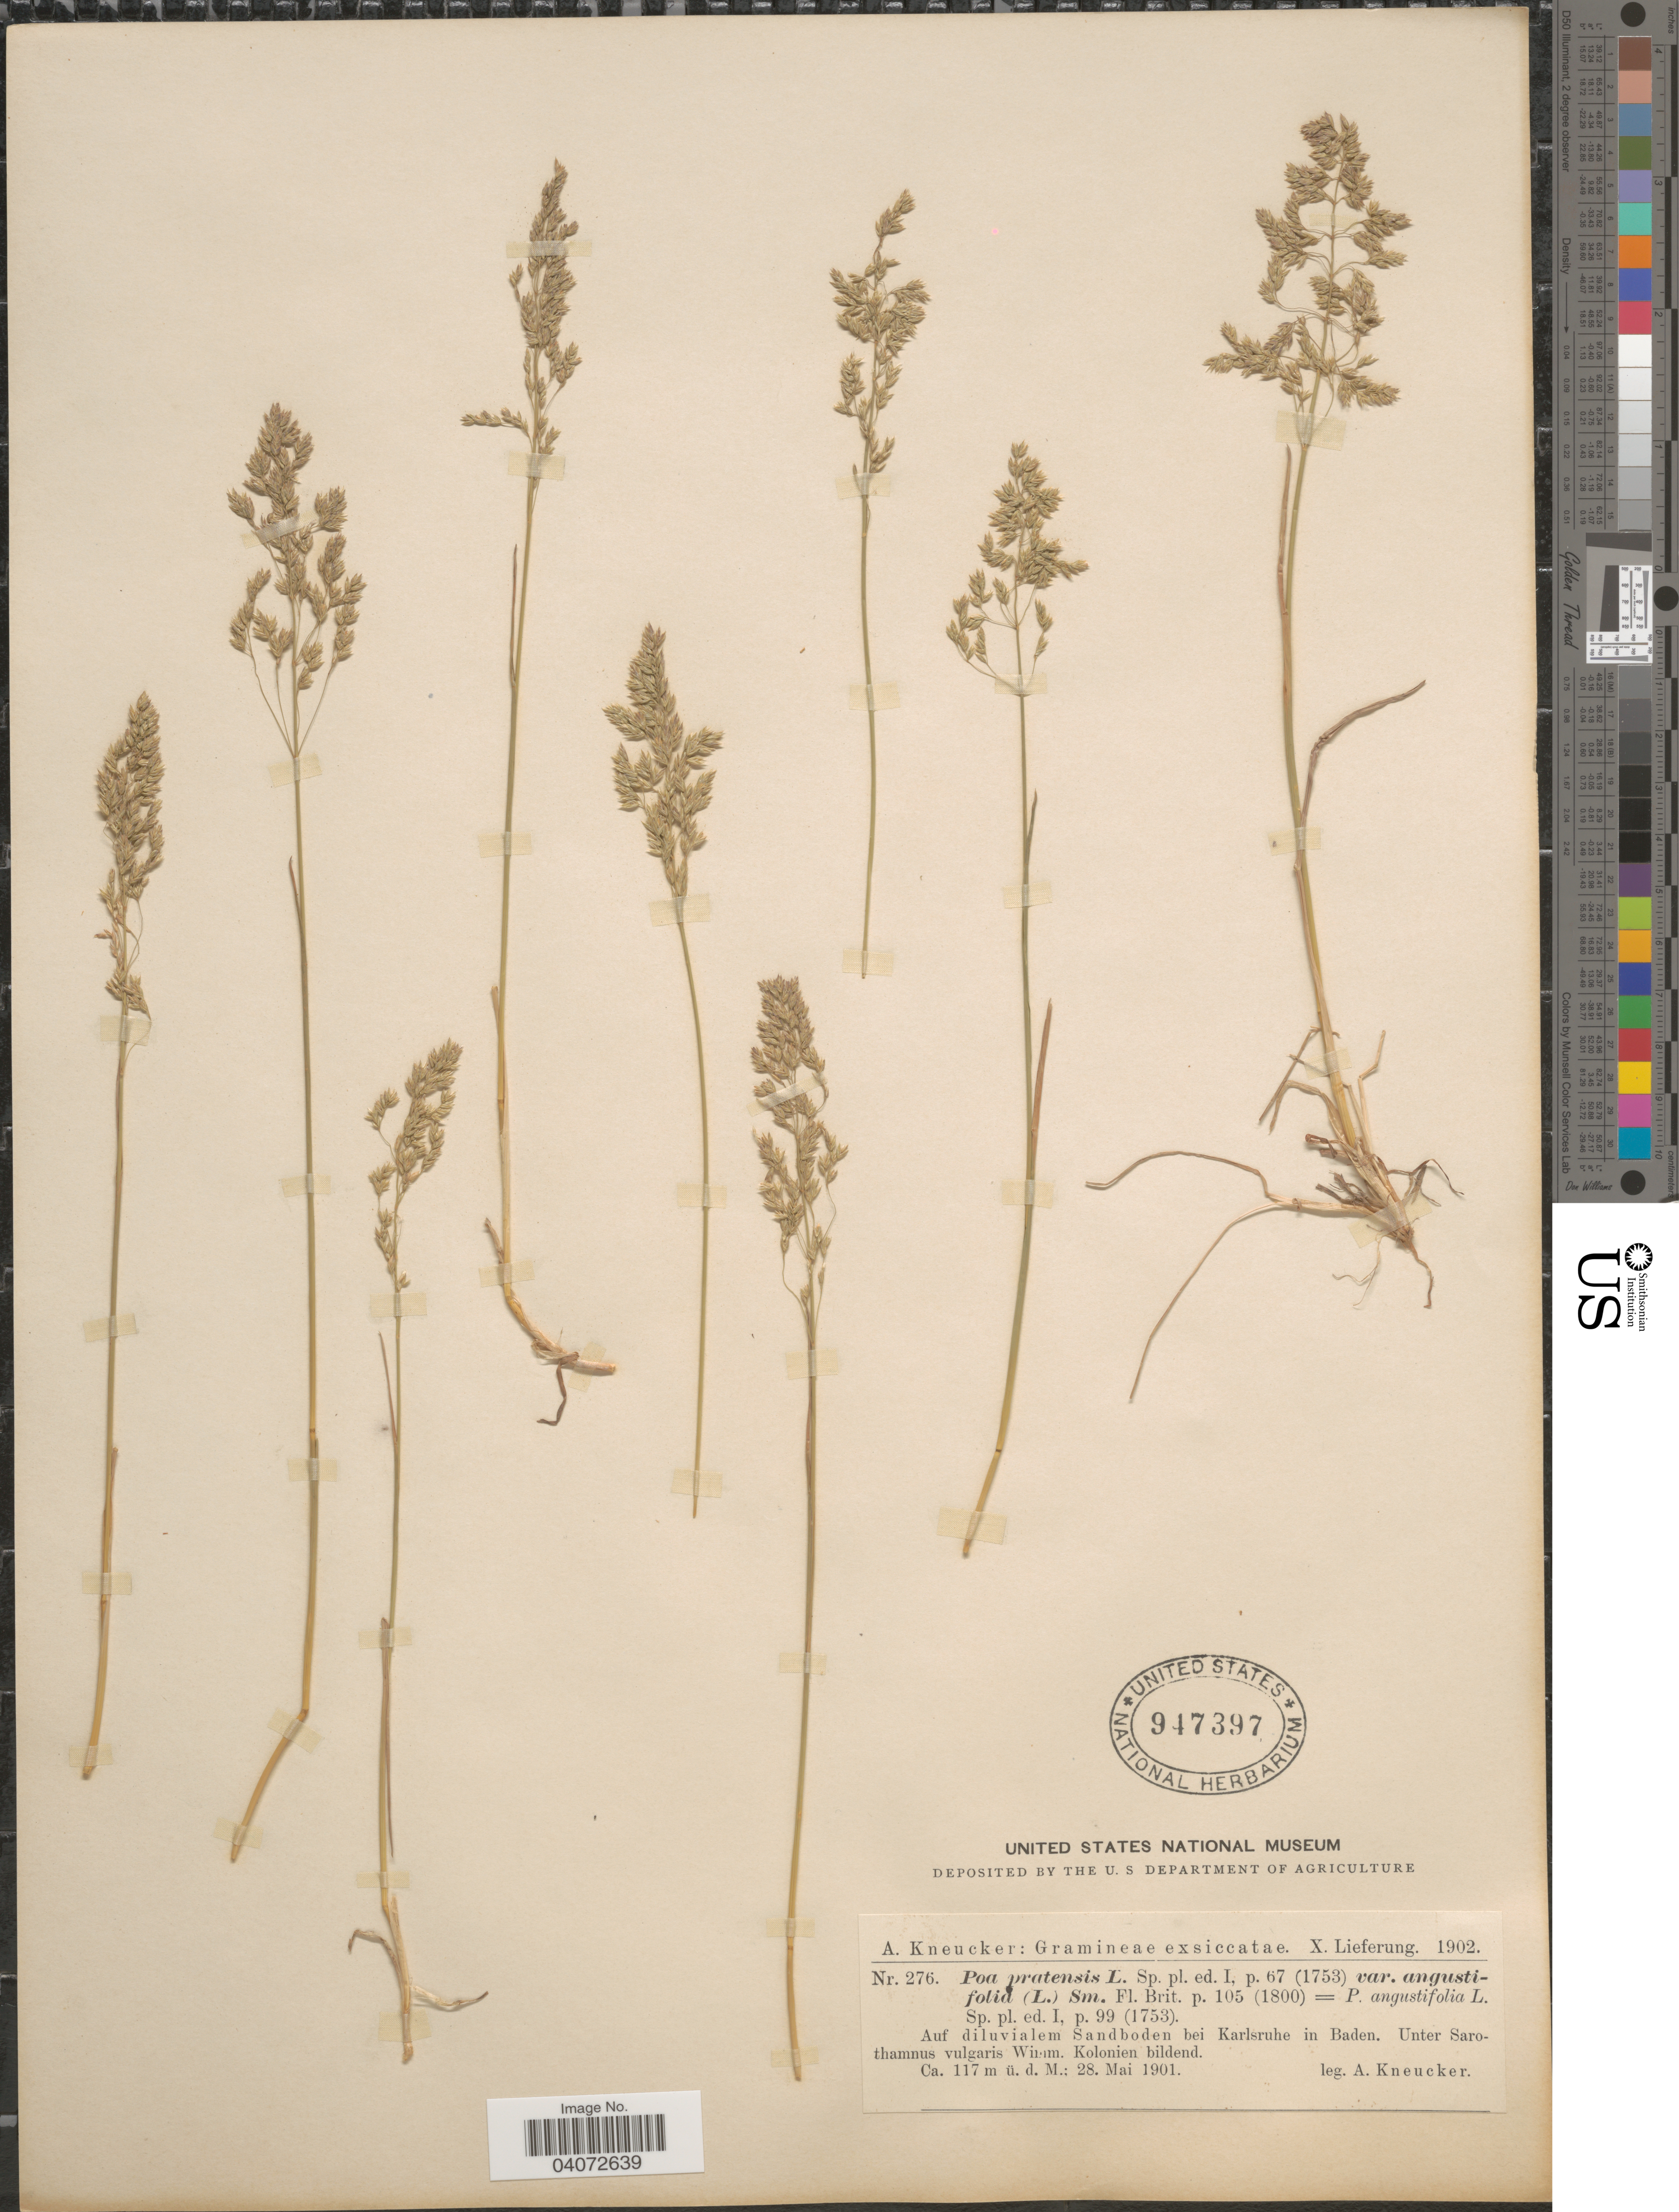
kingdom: Plantae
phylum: Tracheophyta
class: Liliopsida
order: Poales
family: Poaceae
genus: Poa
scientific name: Poa pratensis subsp. angustifolia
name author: (L.) Lej.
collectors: A. Kneucker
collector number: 276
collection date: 1901-05-28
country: Germany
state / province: Baden-Württemberg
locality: Auf diluvialem Sandboden bei Karlsruhe in Baden. Unter Sarothamnus vulgaris Wimm. Kolonien bildend.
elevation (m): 117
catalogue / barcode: US 947397